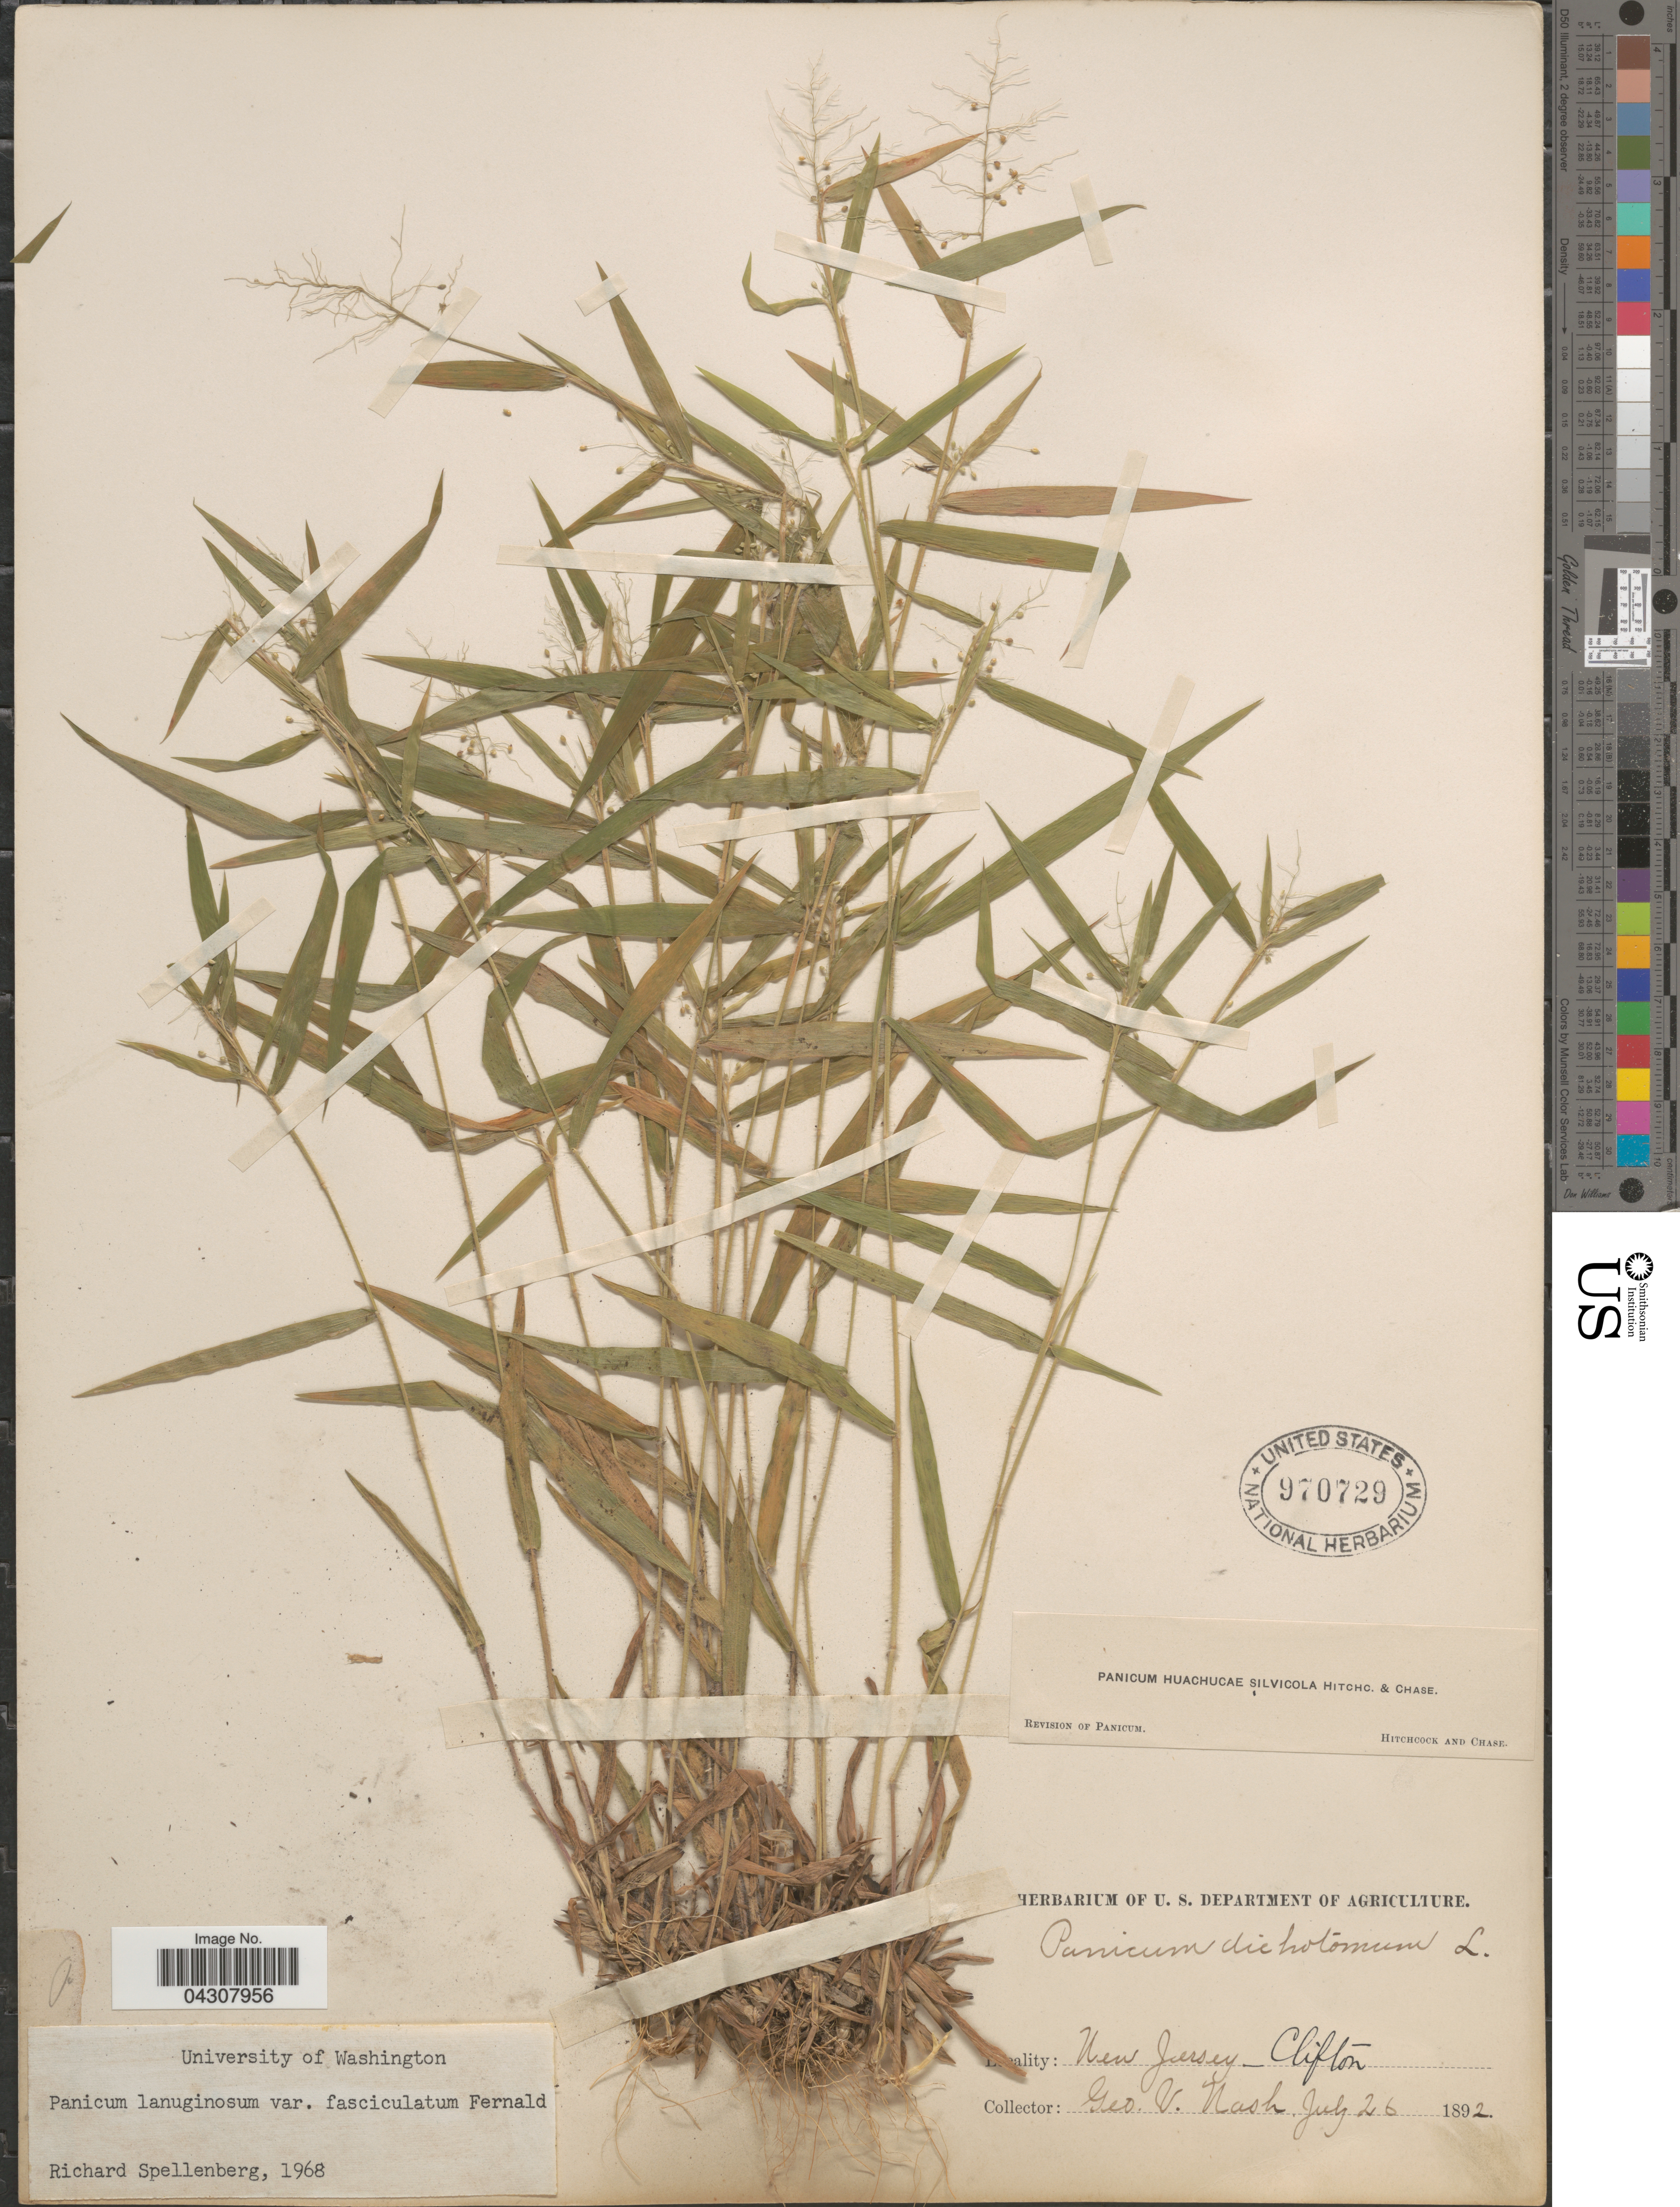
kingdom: Plantae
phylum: Tracheophyta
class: Liliopsida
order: Poales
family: Poaceae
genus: Dichanthelium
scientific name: Dichanthelium acuminatum var. acuminatum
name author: (Sw.) Gould & C.A. Clark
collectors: G. V. Nash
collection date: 1892-07-26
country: United States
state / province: New Jersey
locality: Clifton.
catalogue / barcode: US 970729